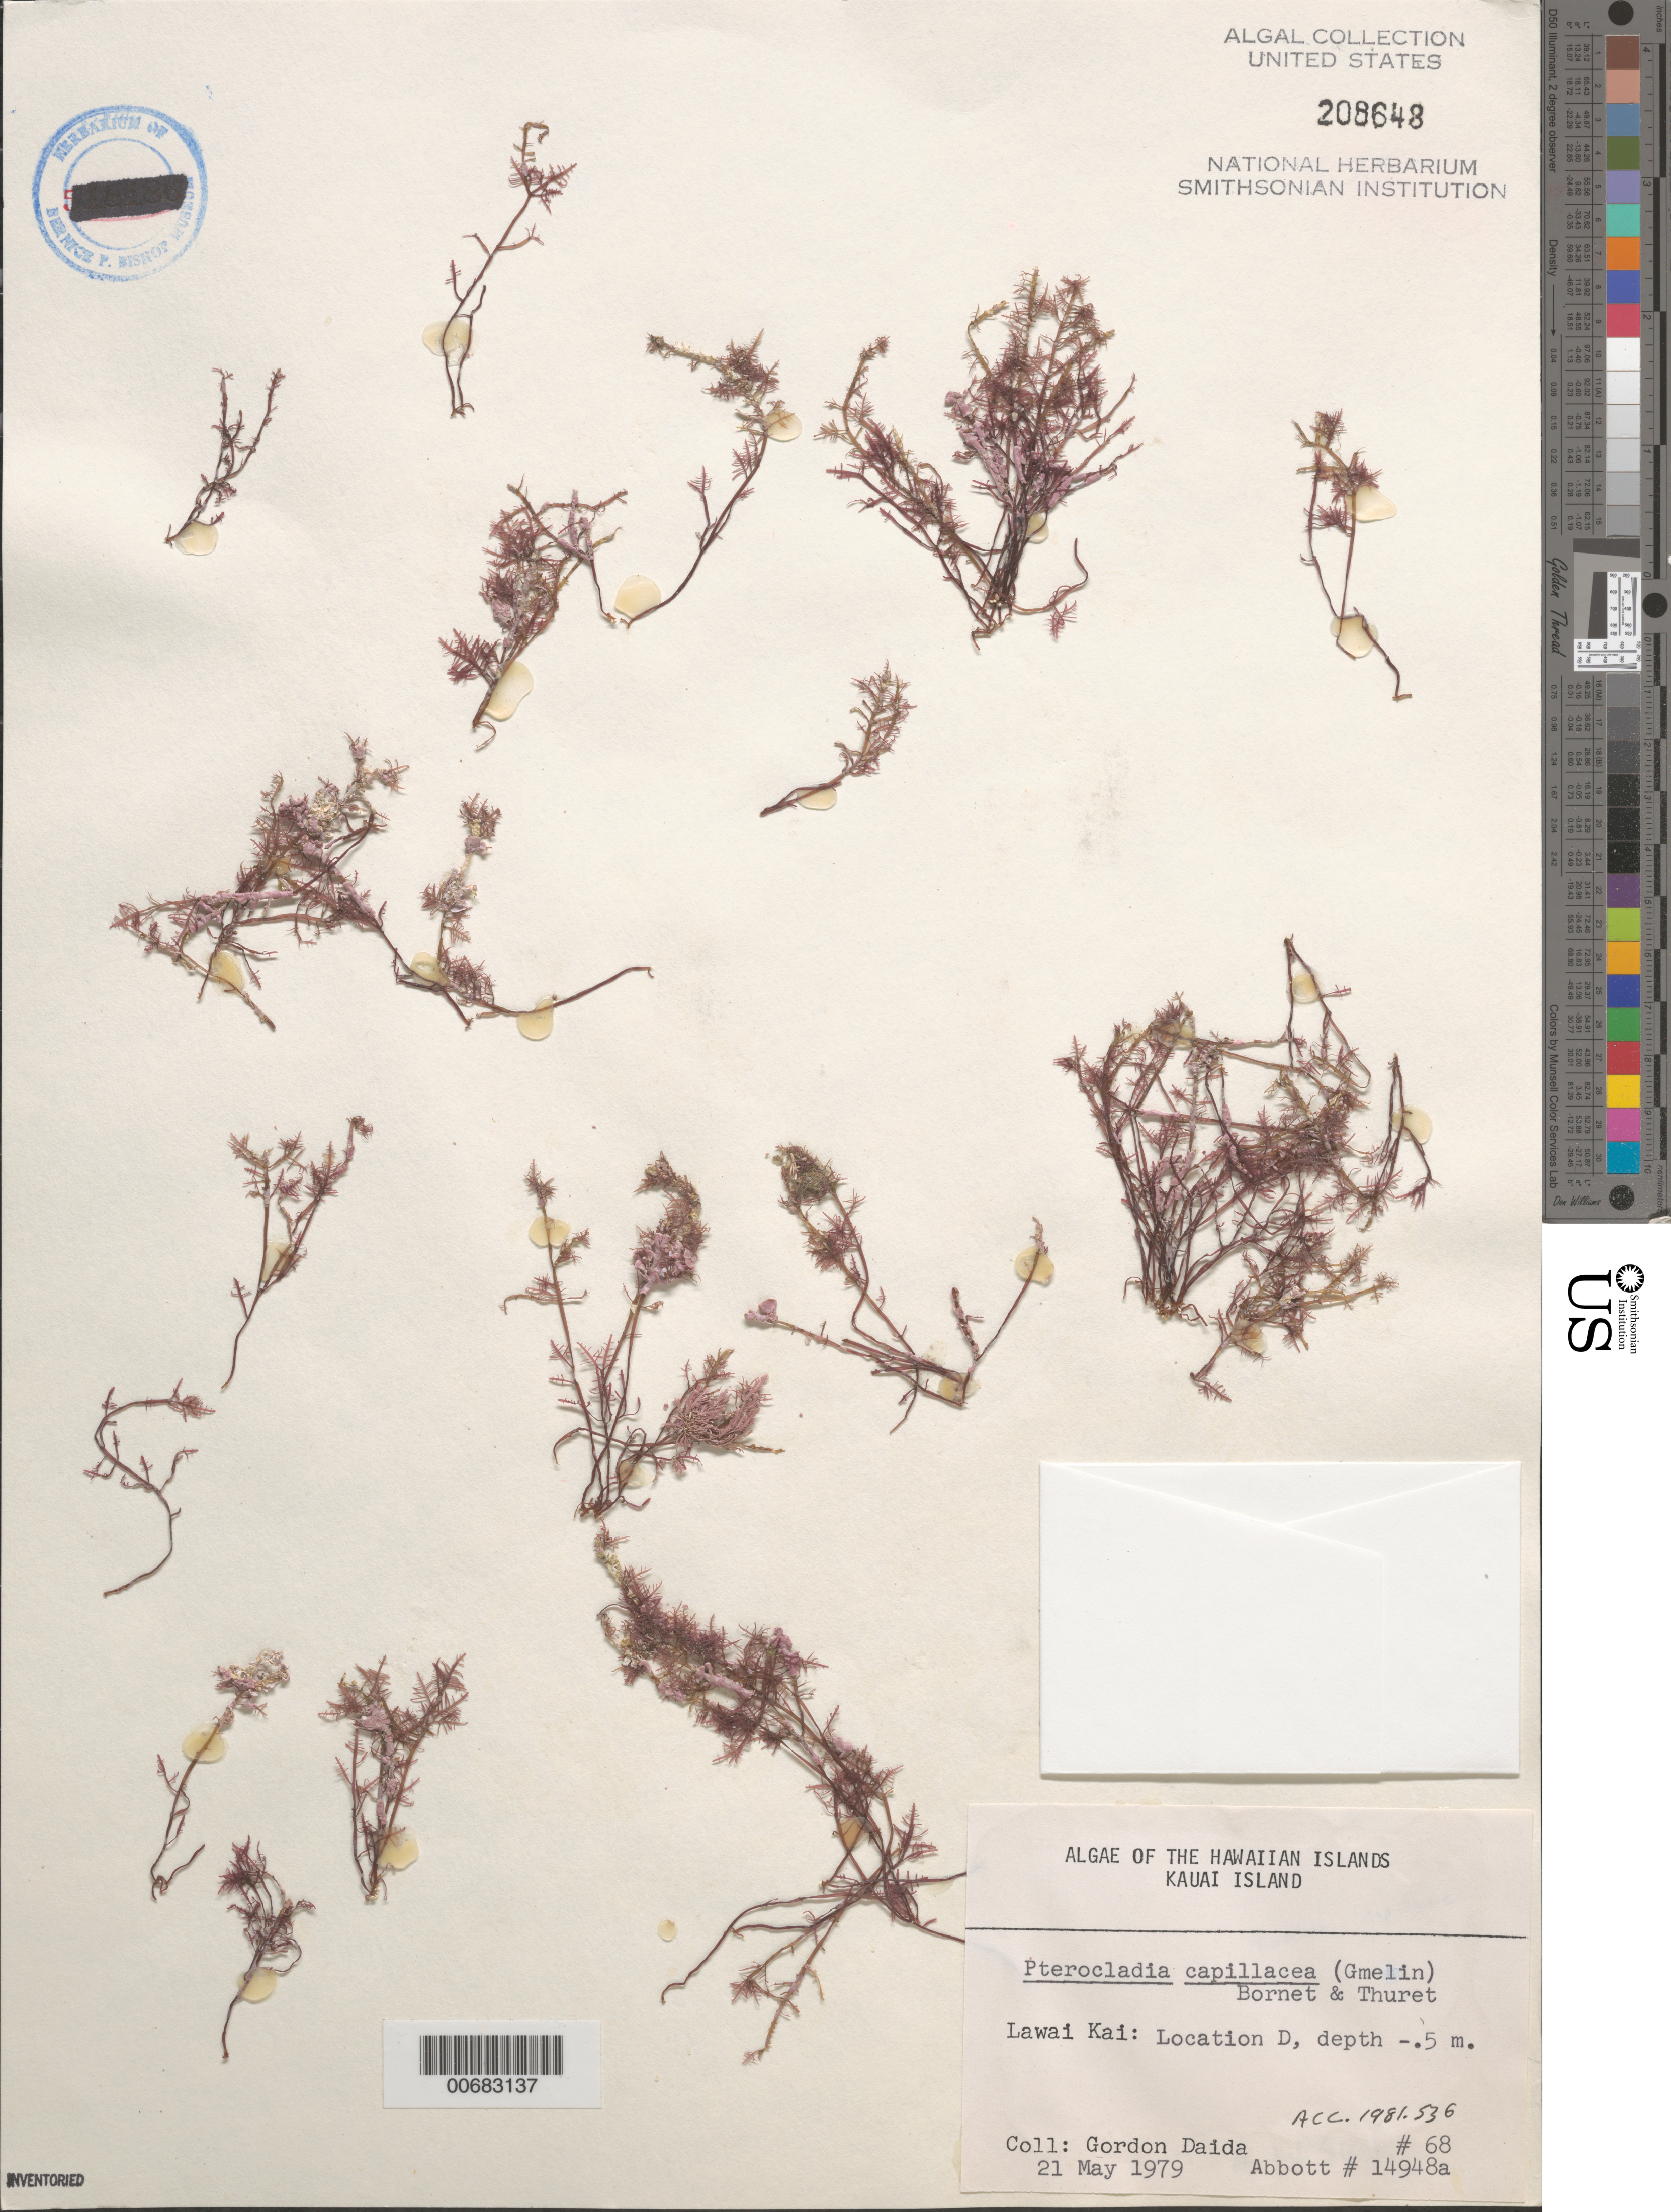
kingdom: Plantae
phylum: Rhodophyta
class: Florideophyceae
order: Gelidiales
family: Pterocladiaceae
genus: Pterocladiella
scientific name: Pterocladiella capillacea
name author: (S.G. Gmel.) Santelices & Hommers.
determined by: Algae name updating Project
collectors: G. Daida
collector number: IAA 14948a & 68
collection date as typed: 21 May 1979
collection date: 1979-05-21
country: United States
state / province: Hawaii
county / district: Kauai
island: Kaua'i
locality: Lawai Kai, Location D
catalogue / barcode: US 208648